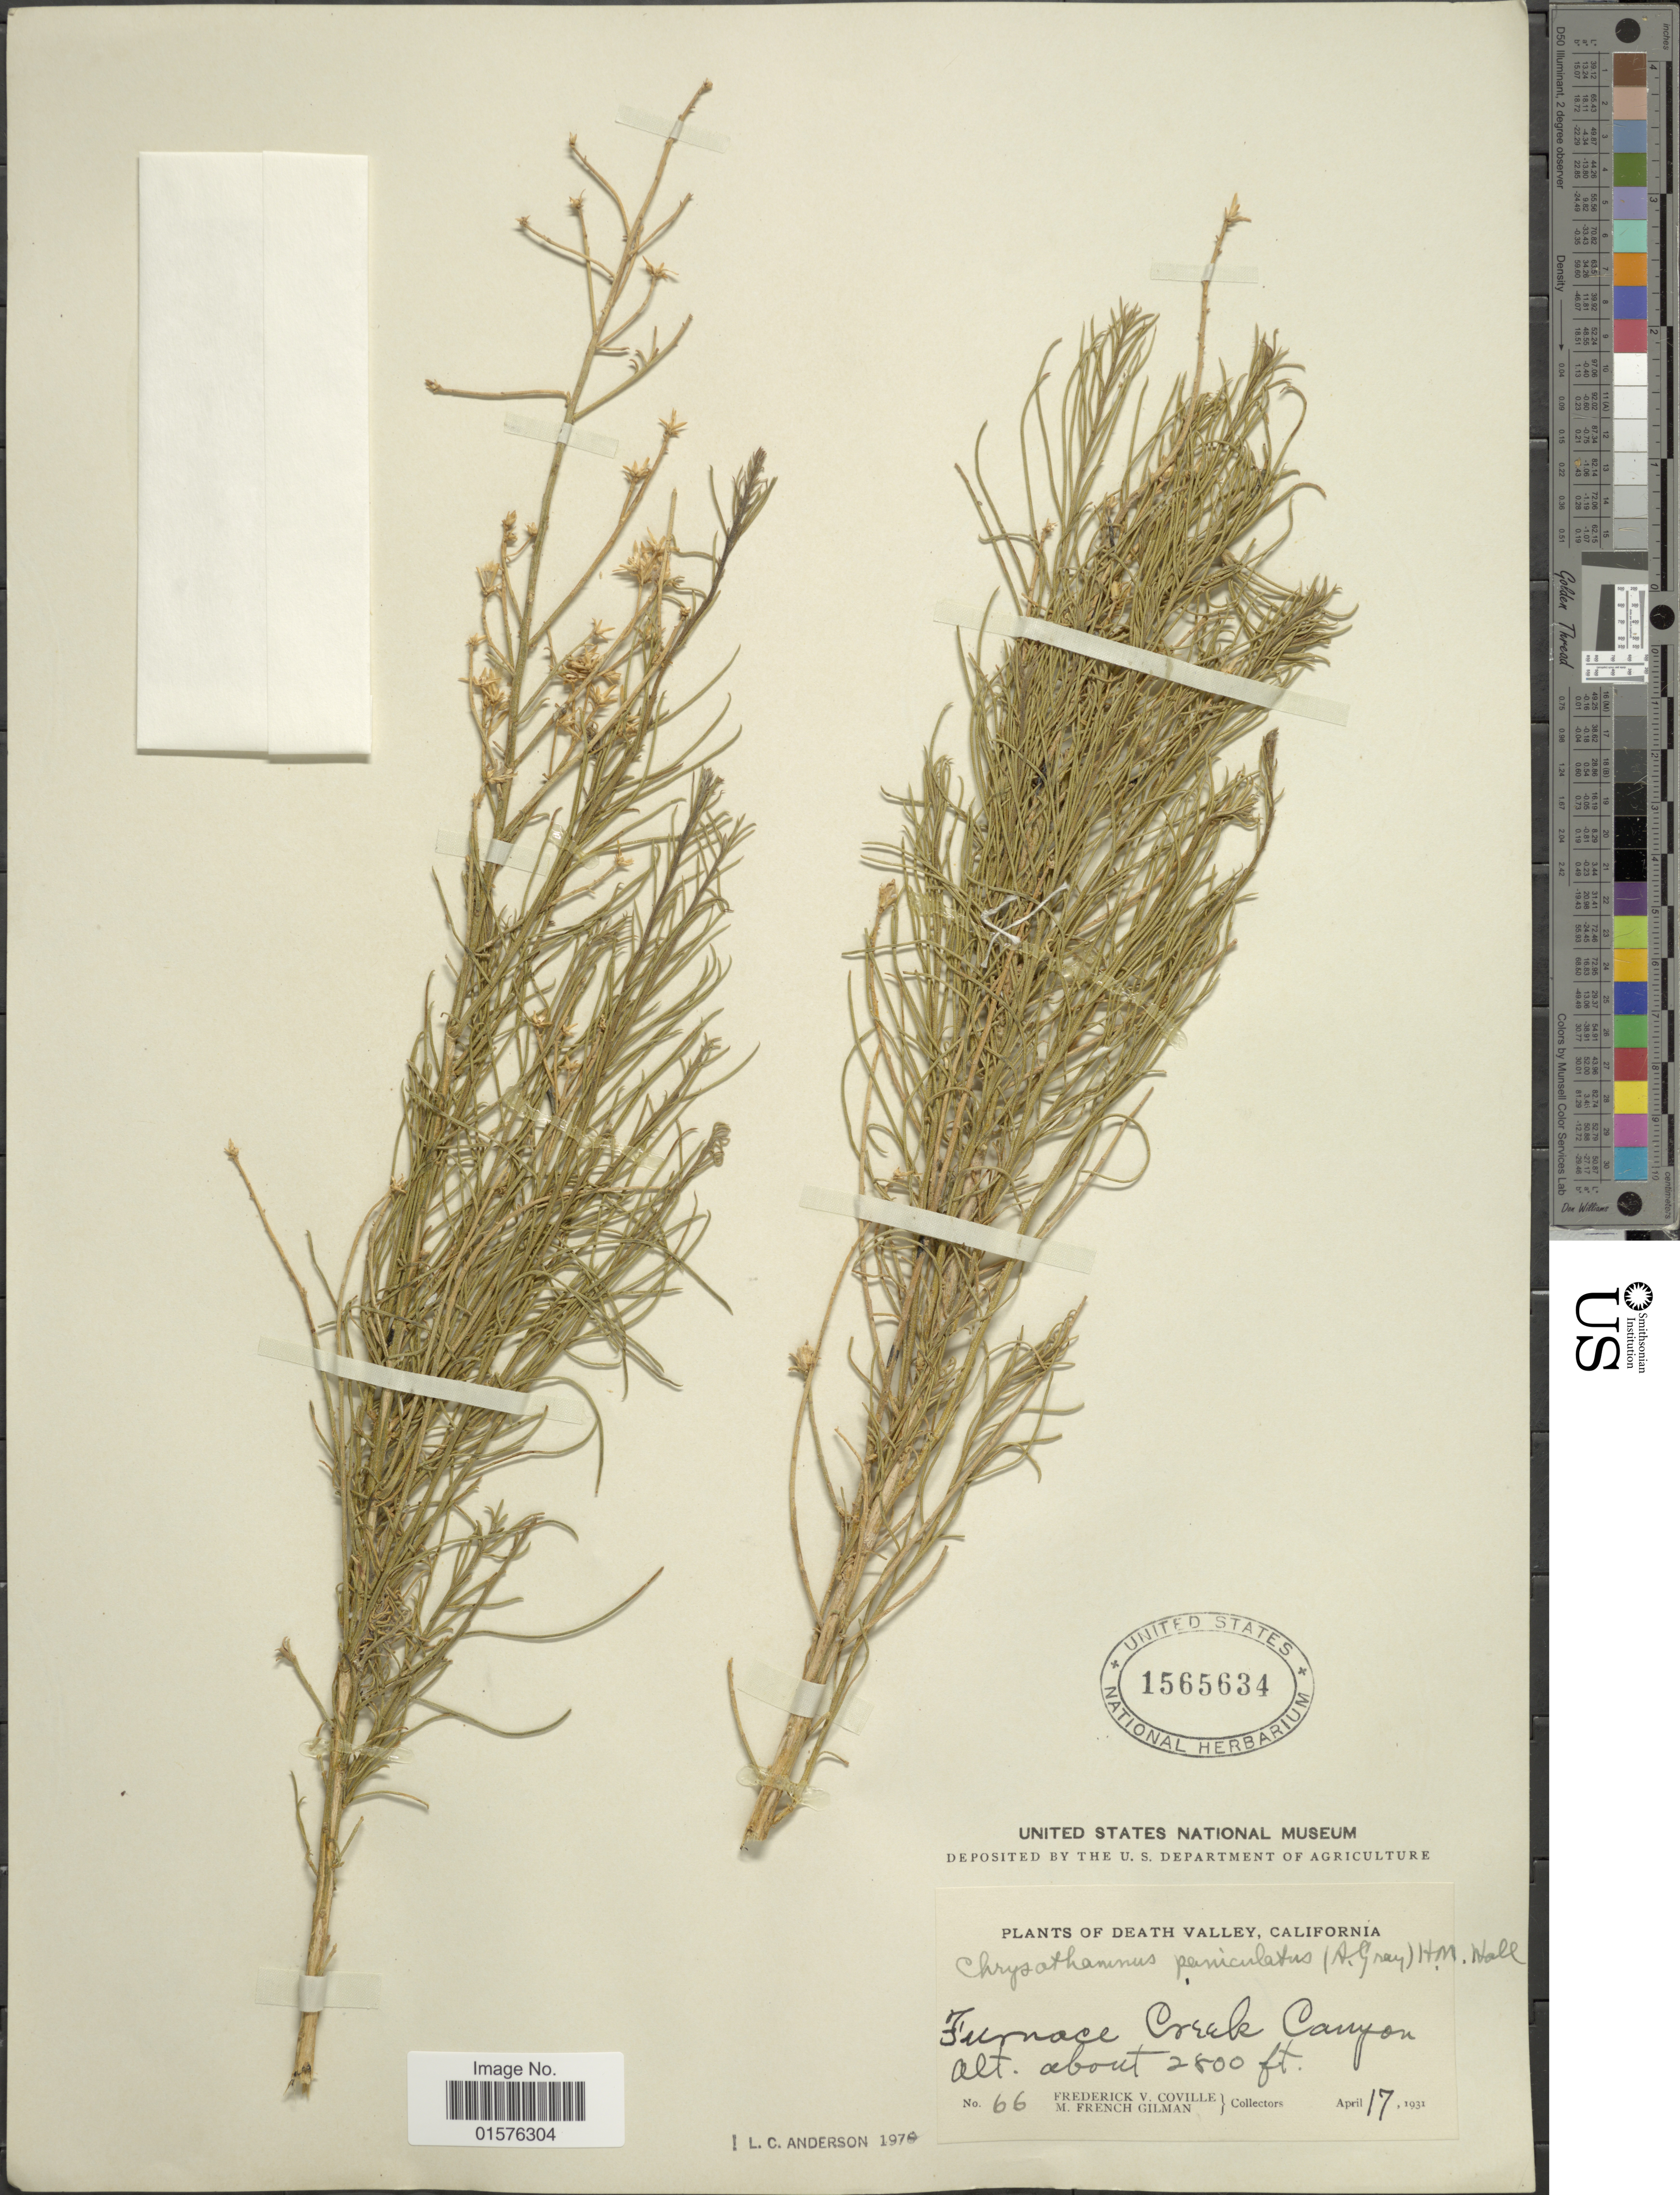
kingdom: Plantae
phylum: Tracheophyta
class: Magnoliopsida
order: Asterales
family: Asteraceae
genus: Ericameria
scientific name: Ericameria paniculata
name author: (A. Gray) Rydb.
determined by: Urbatsch, Lowell E., Curator (LSU), Louisiana State University (UNITED STATES)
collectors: F. V. Coville & M. F. Gilman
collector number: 66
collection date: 1931-04-17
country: United States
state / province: California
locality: Death Valley, Furnace Creek Canyon.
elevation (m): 853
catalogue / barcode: US 1565634